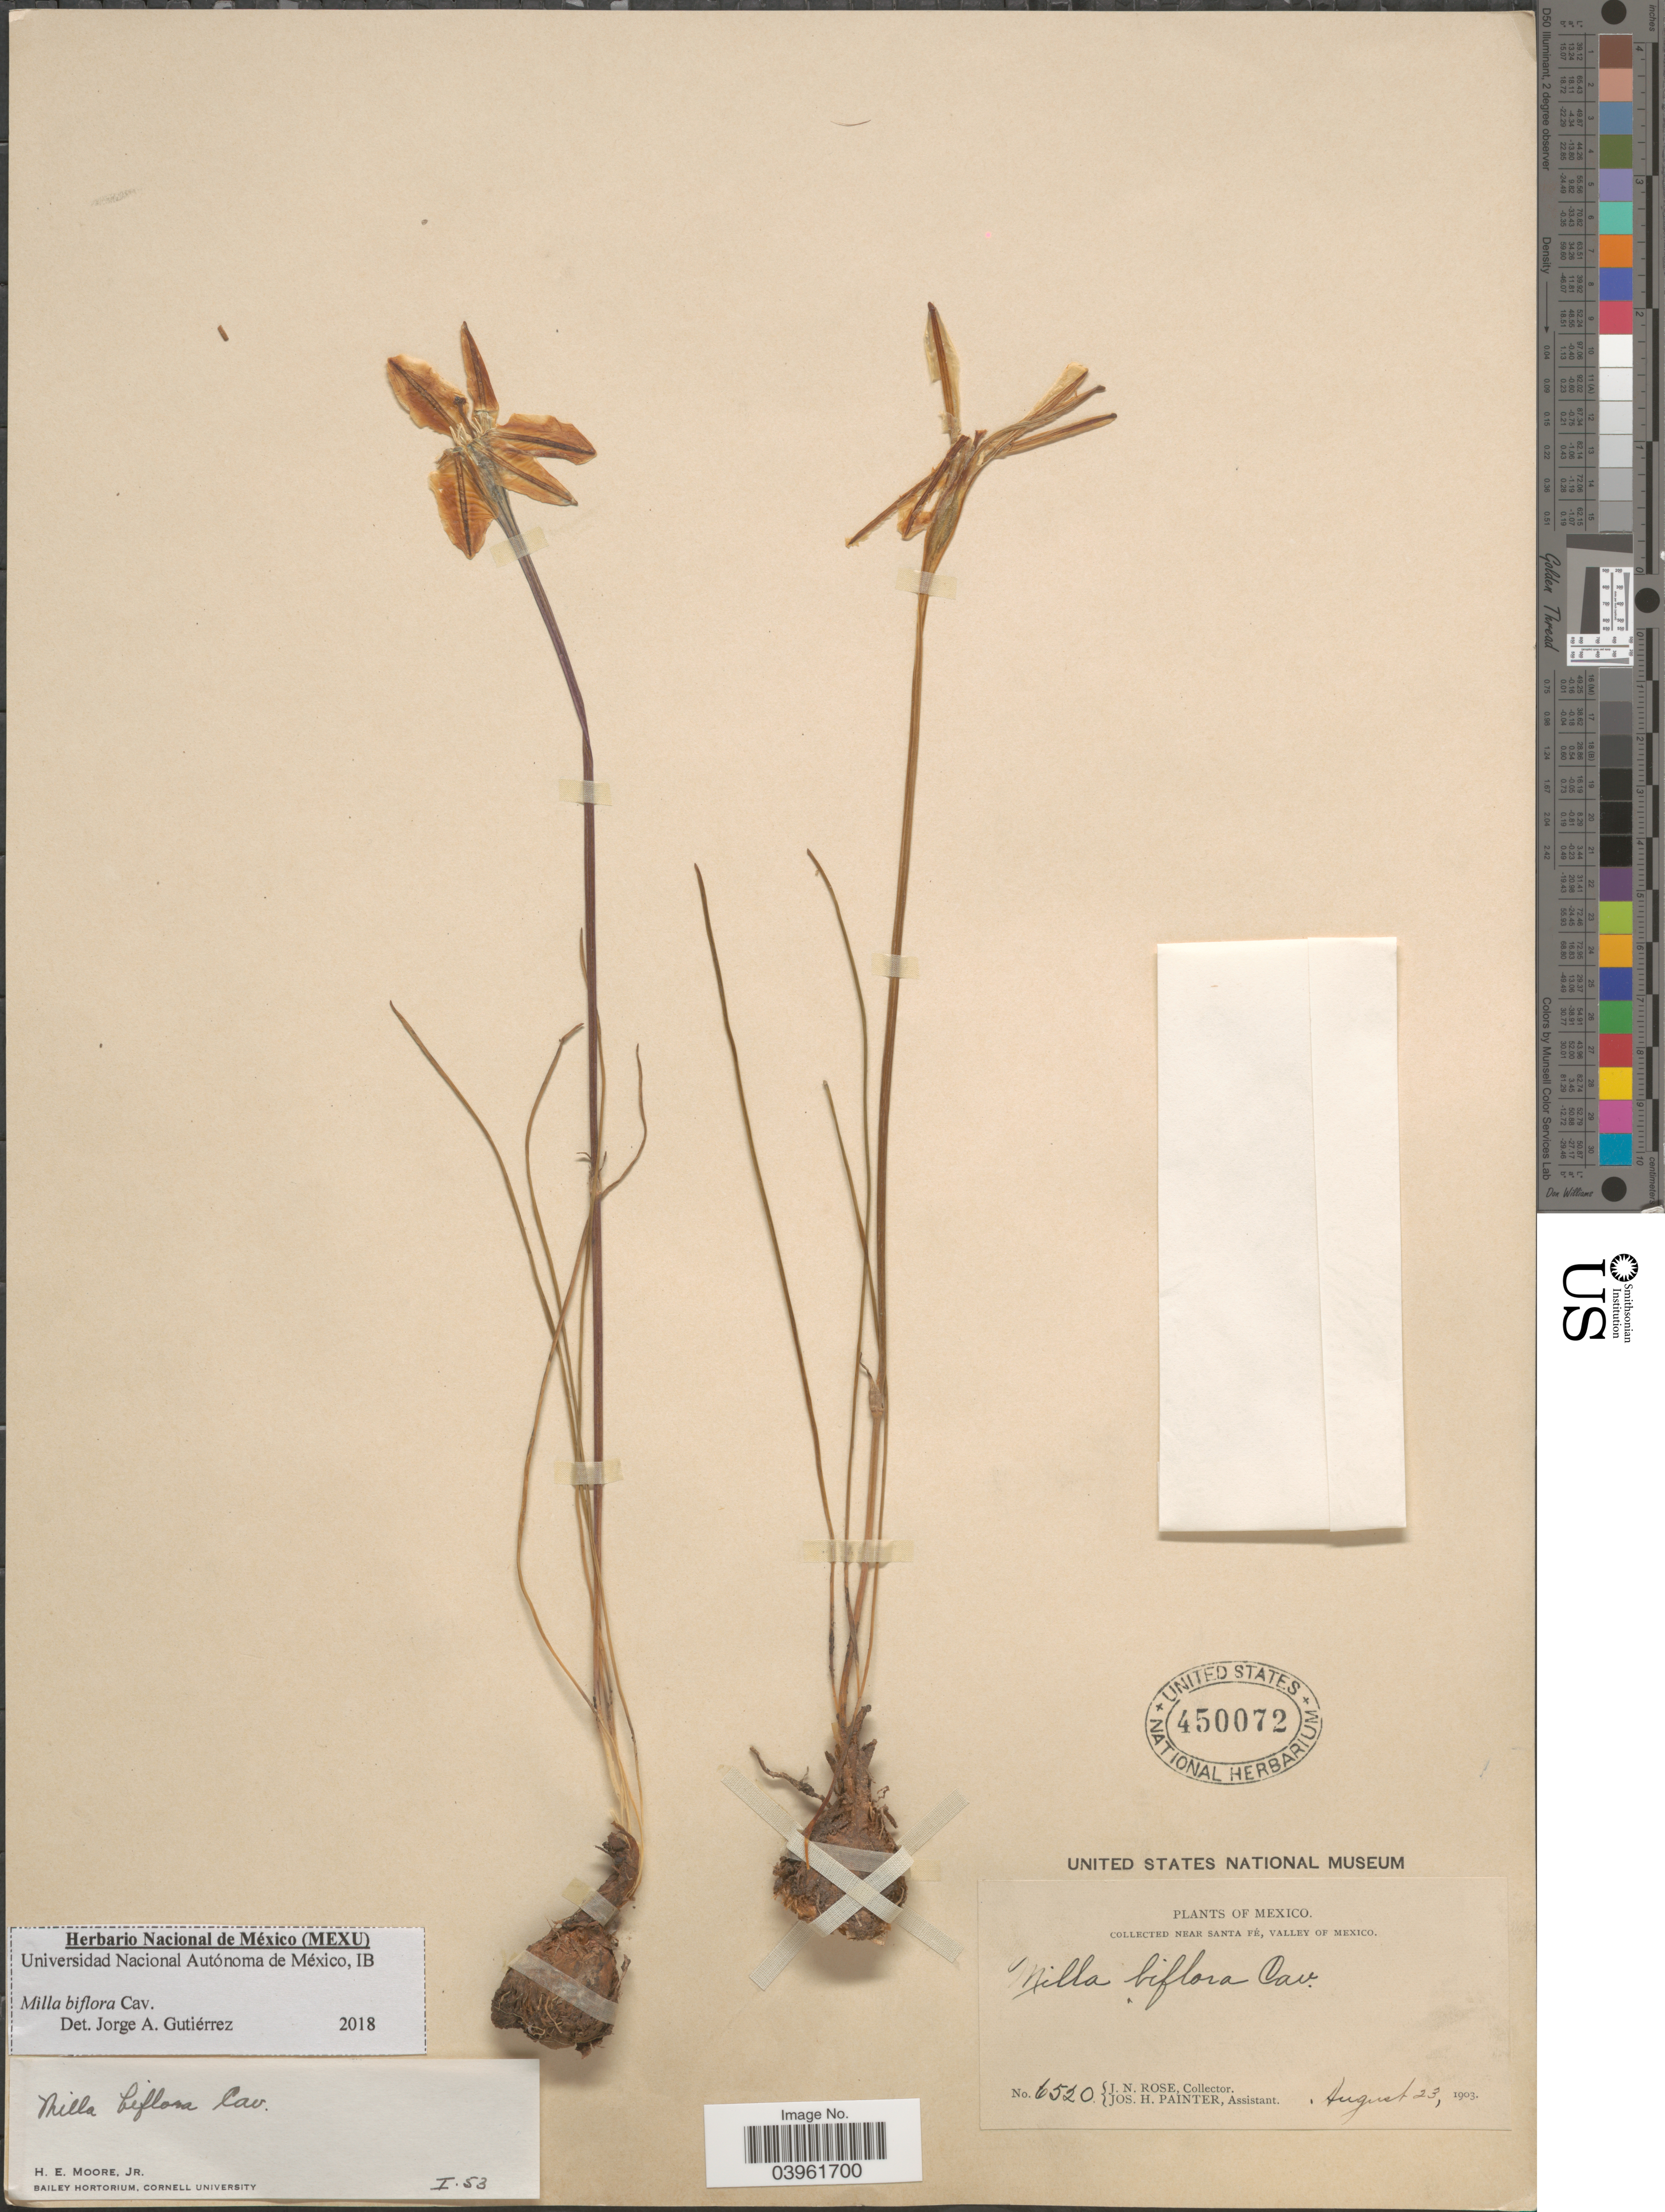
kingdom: Plantae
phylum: Tracheophyta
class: Liliopsida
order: Asparagales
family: Asparagaceae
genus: Milla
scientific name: Milla biflora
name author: Cav.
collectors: J. N. Rose & J. H. Painter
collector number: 6520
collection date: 1903-08-23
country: Mexico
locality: Near Santa Fé, Valley of Mexico.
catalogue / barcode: US 450072